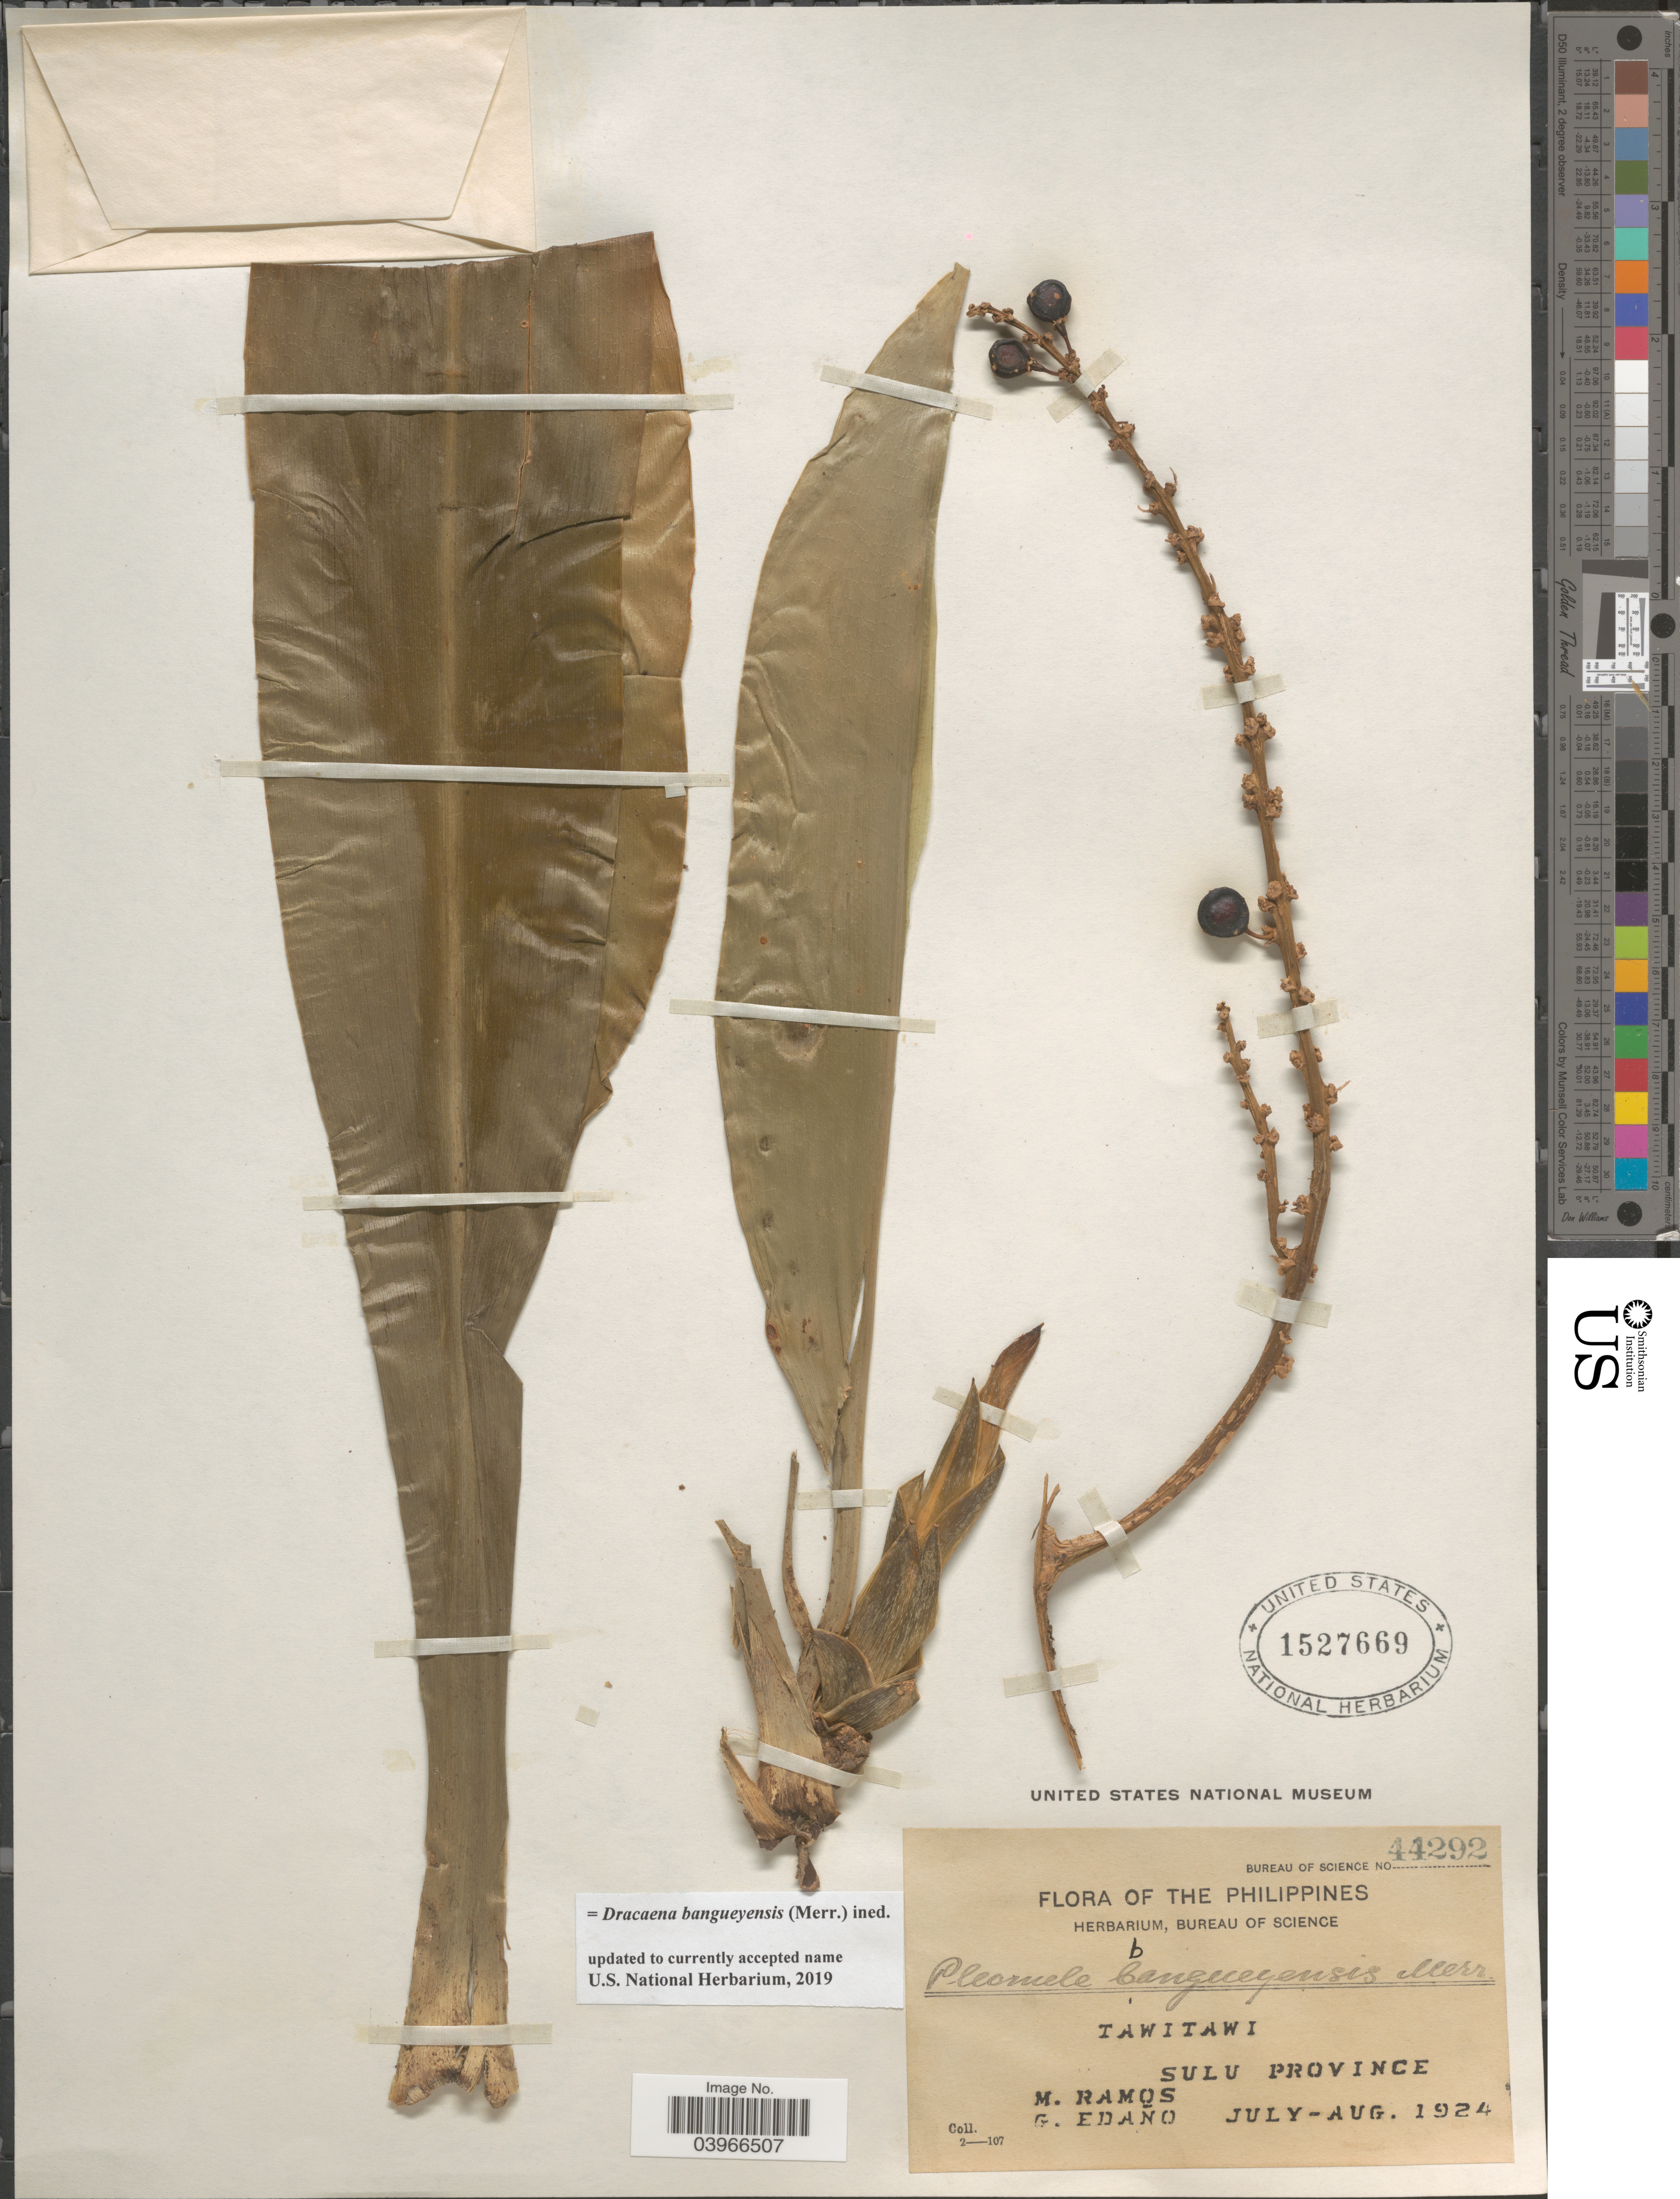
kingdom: Plantae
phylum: Tracheophyta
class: Liliopsida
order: Asparagales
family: Asparagaceae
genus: Dracaena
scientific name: Dracaena bangueyensis (Merr.) ined.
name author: (Merr.)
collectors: M. Ramos & G. Edaño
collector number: Bureau of Science 44292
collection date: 1924-07/1924-08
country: Philippines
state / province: Muslim Mindanao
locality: Tawitawi. Sulu Province.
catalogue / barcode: US 1527669